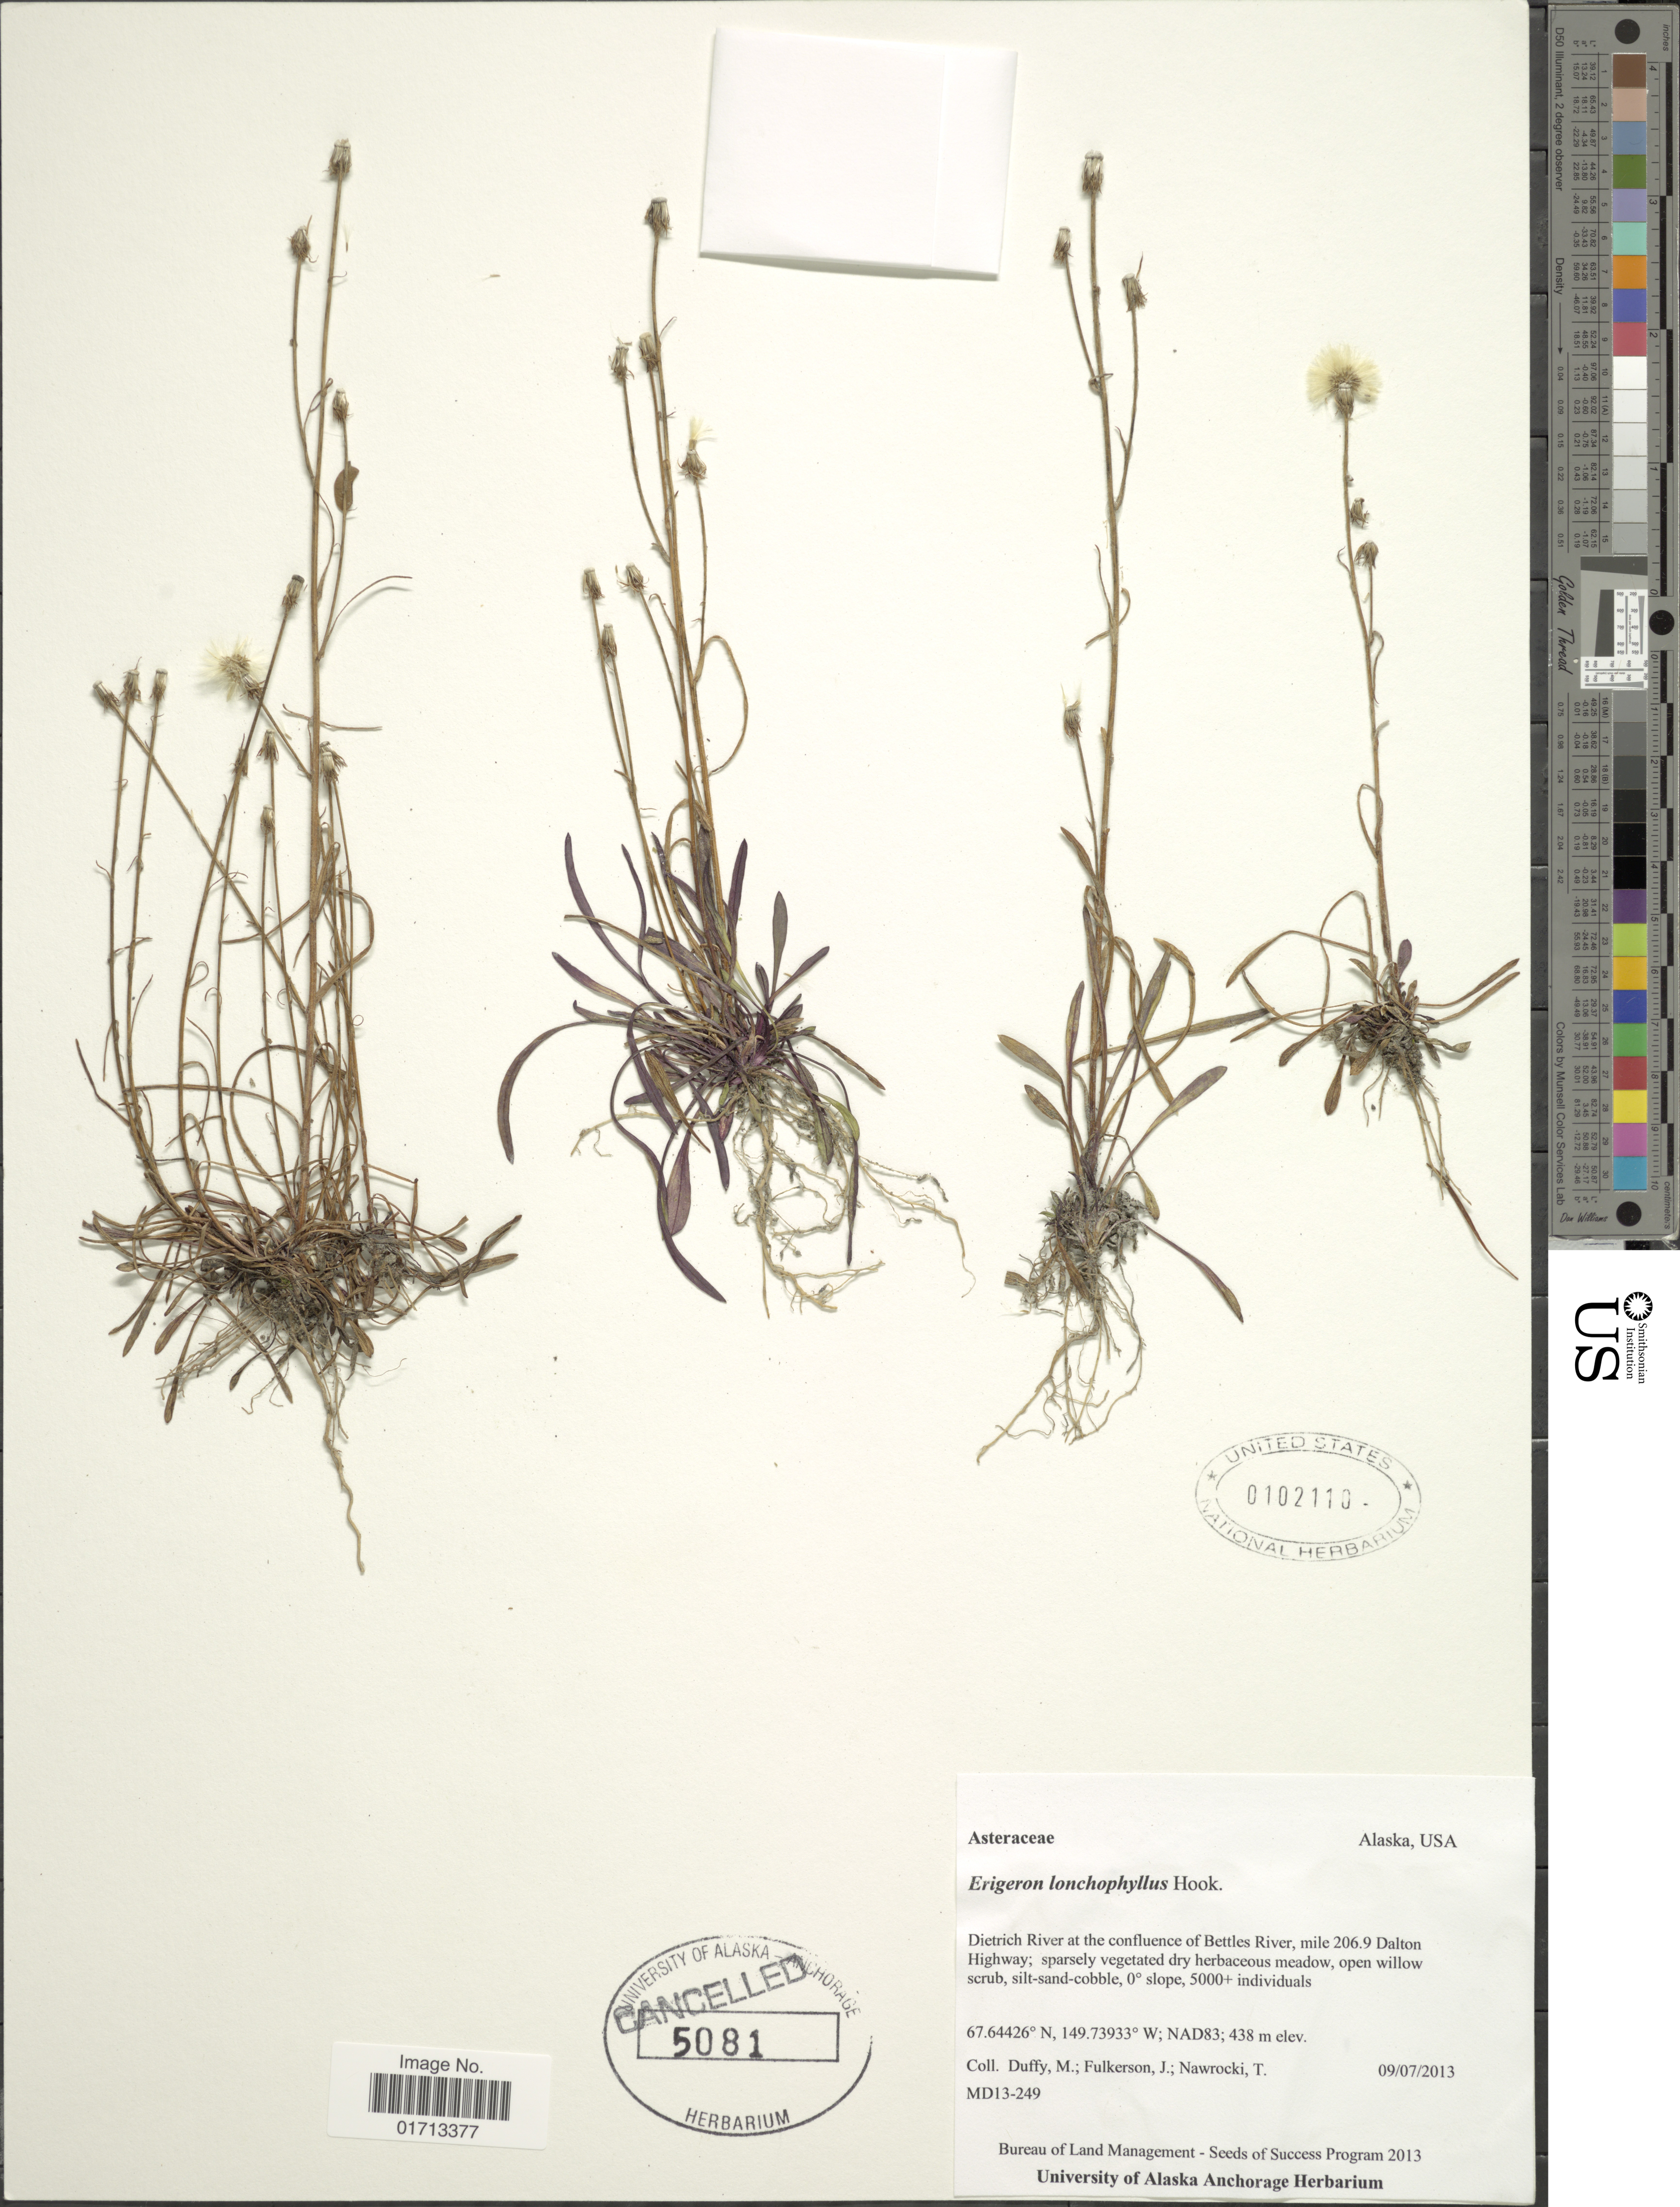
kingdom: Plantae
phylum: Tracheophyta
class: Magnoliopsida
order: Asterales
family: Asteraceae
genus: Erigeron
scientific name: Erigeron lonchophyllus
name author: Hook.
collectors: M. Duffy, J. Fulkerson & T. Nawrocki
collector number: MD13-249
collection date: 2013-09-07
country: United States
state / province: Alaska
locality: Dietrich River at the confluence of Bettles River, mile 206.9 Dalton Highway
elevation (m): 438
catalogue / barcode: US 102110